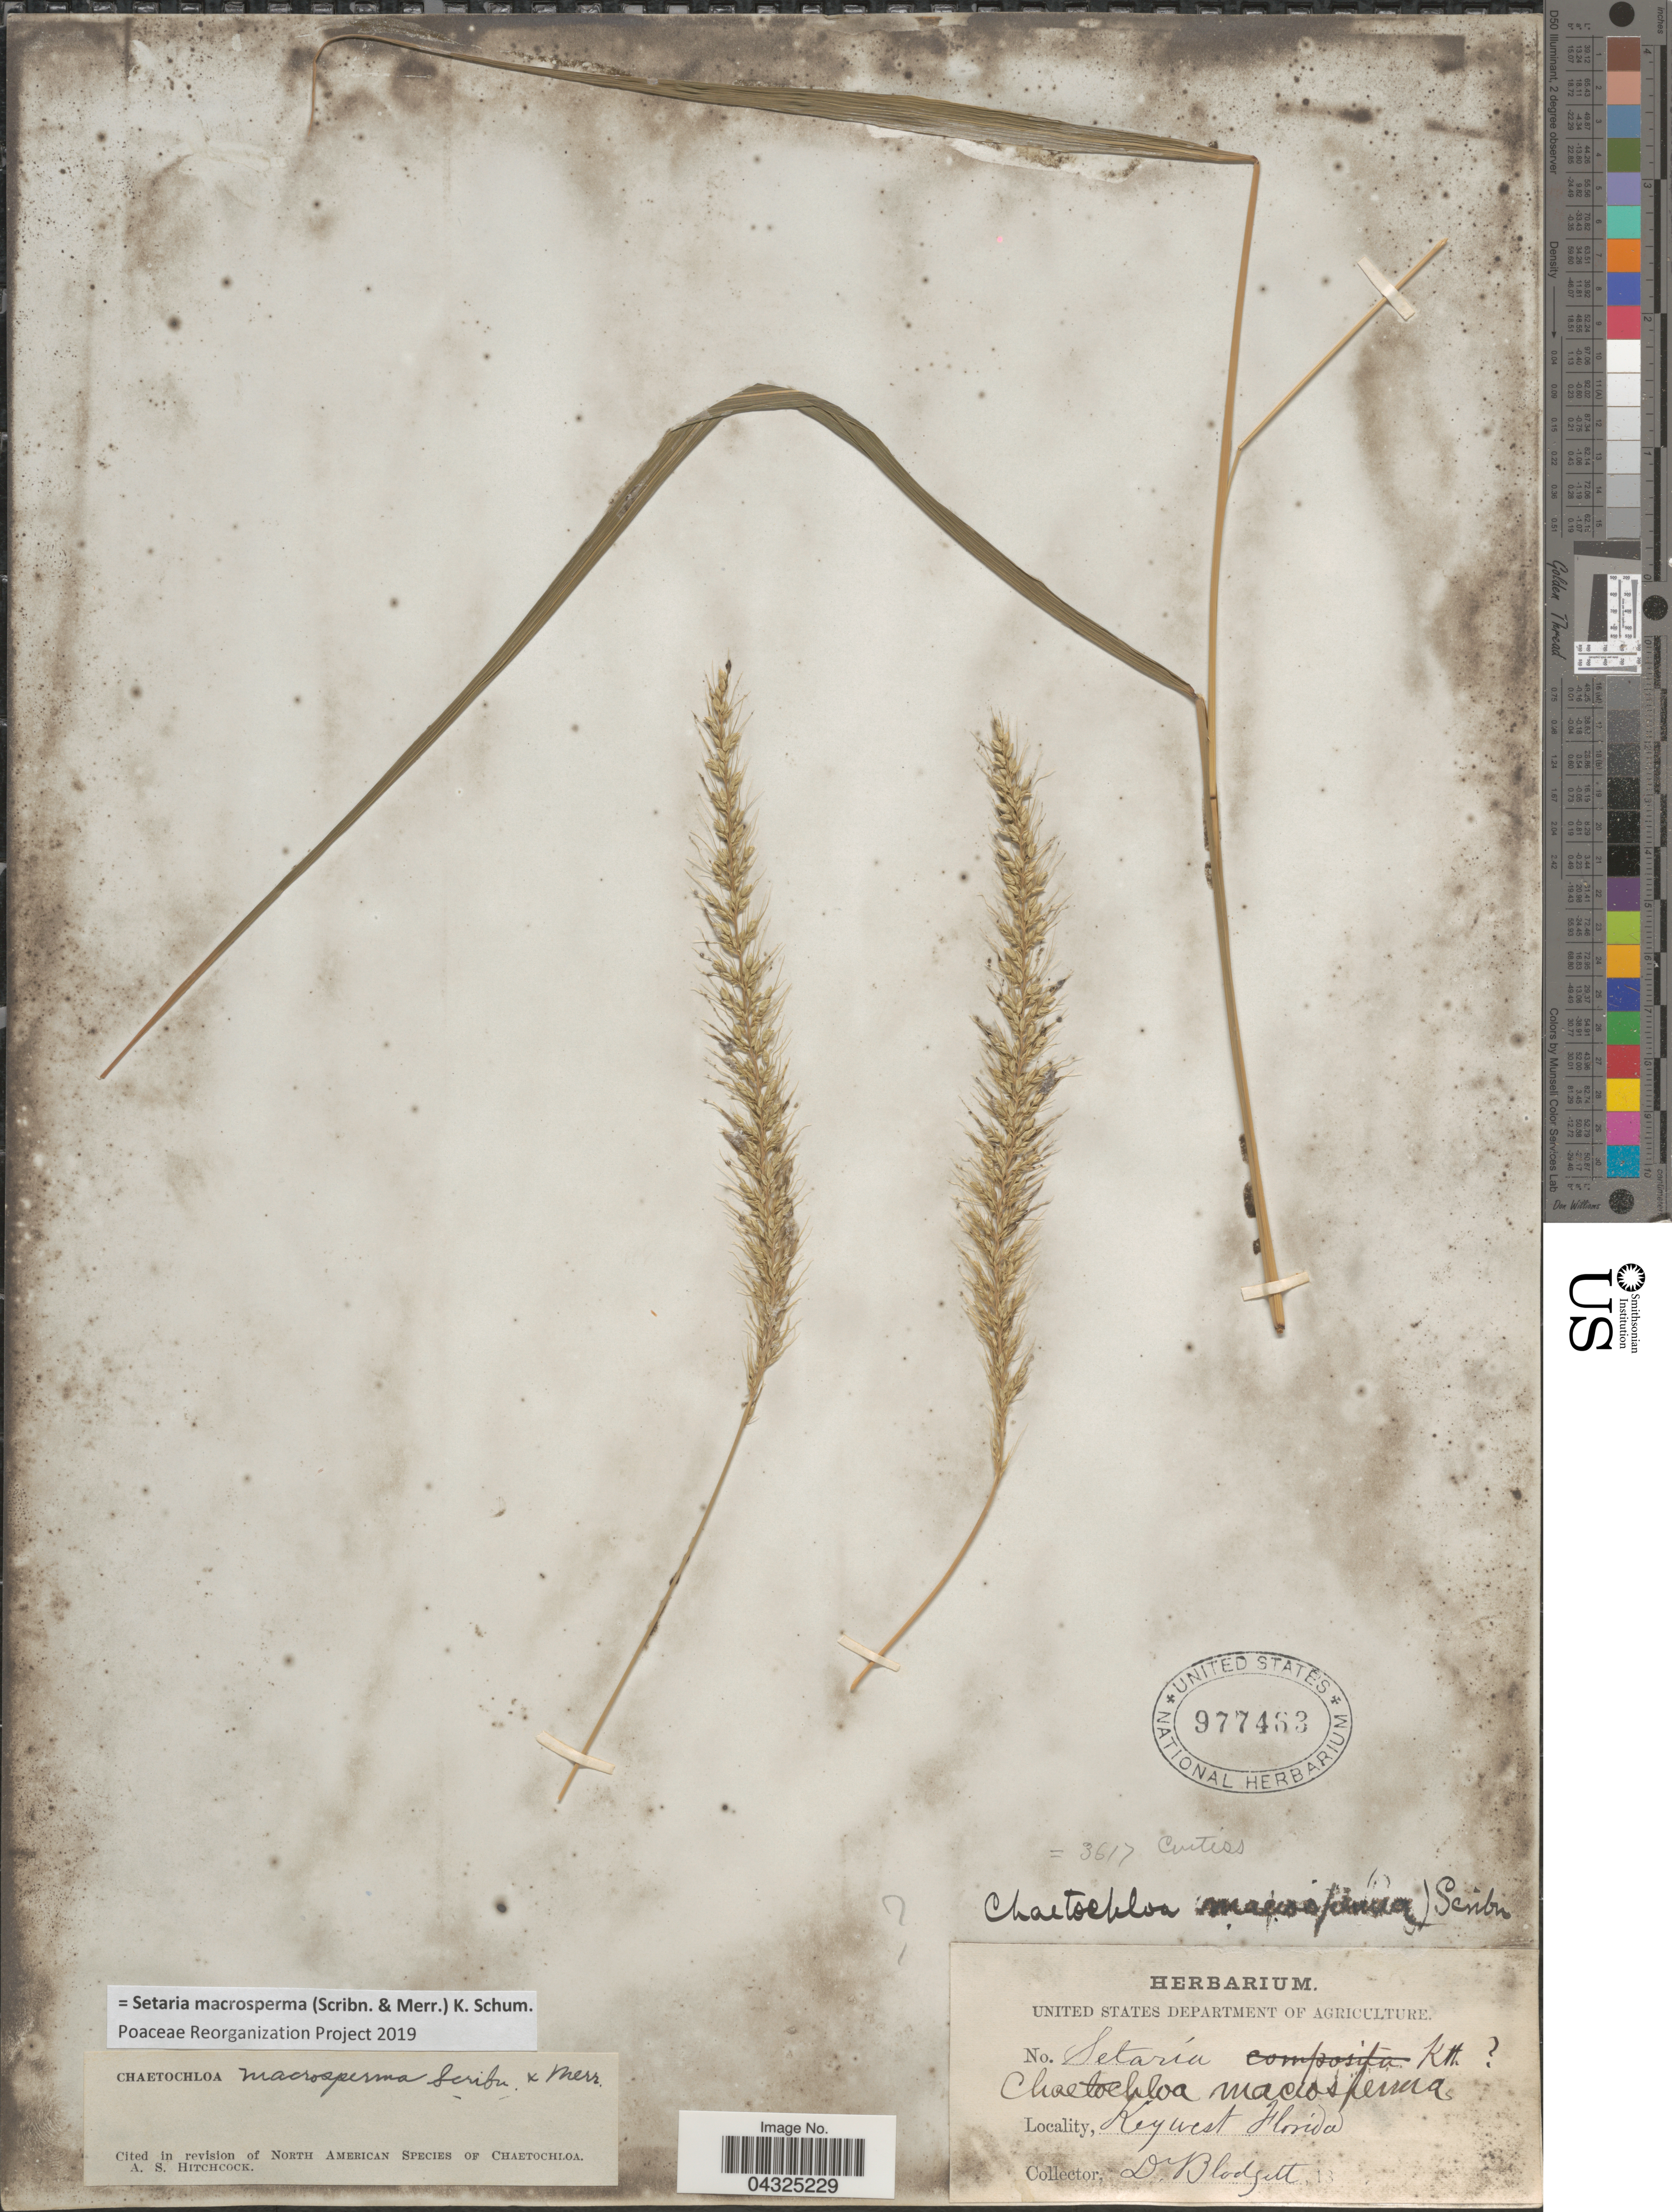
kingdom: Plantae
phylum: Tracheophyta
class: Liliopsida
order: Poales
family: Poaceae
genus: Setaria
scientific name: Setaria macrosperma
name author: (Scribn. & Merr.) K. Schum.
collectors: -. Blodgett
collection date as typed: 18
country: United States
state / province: Florida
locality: Keywest Florida.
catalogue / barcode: US 977463